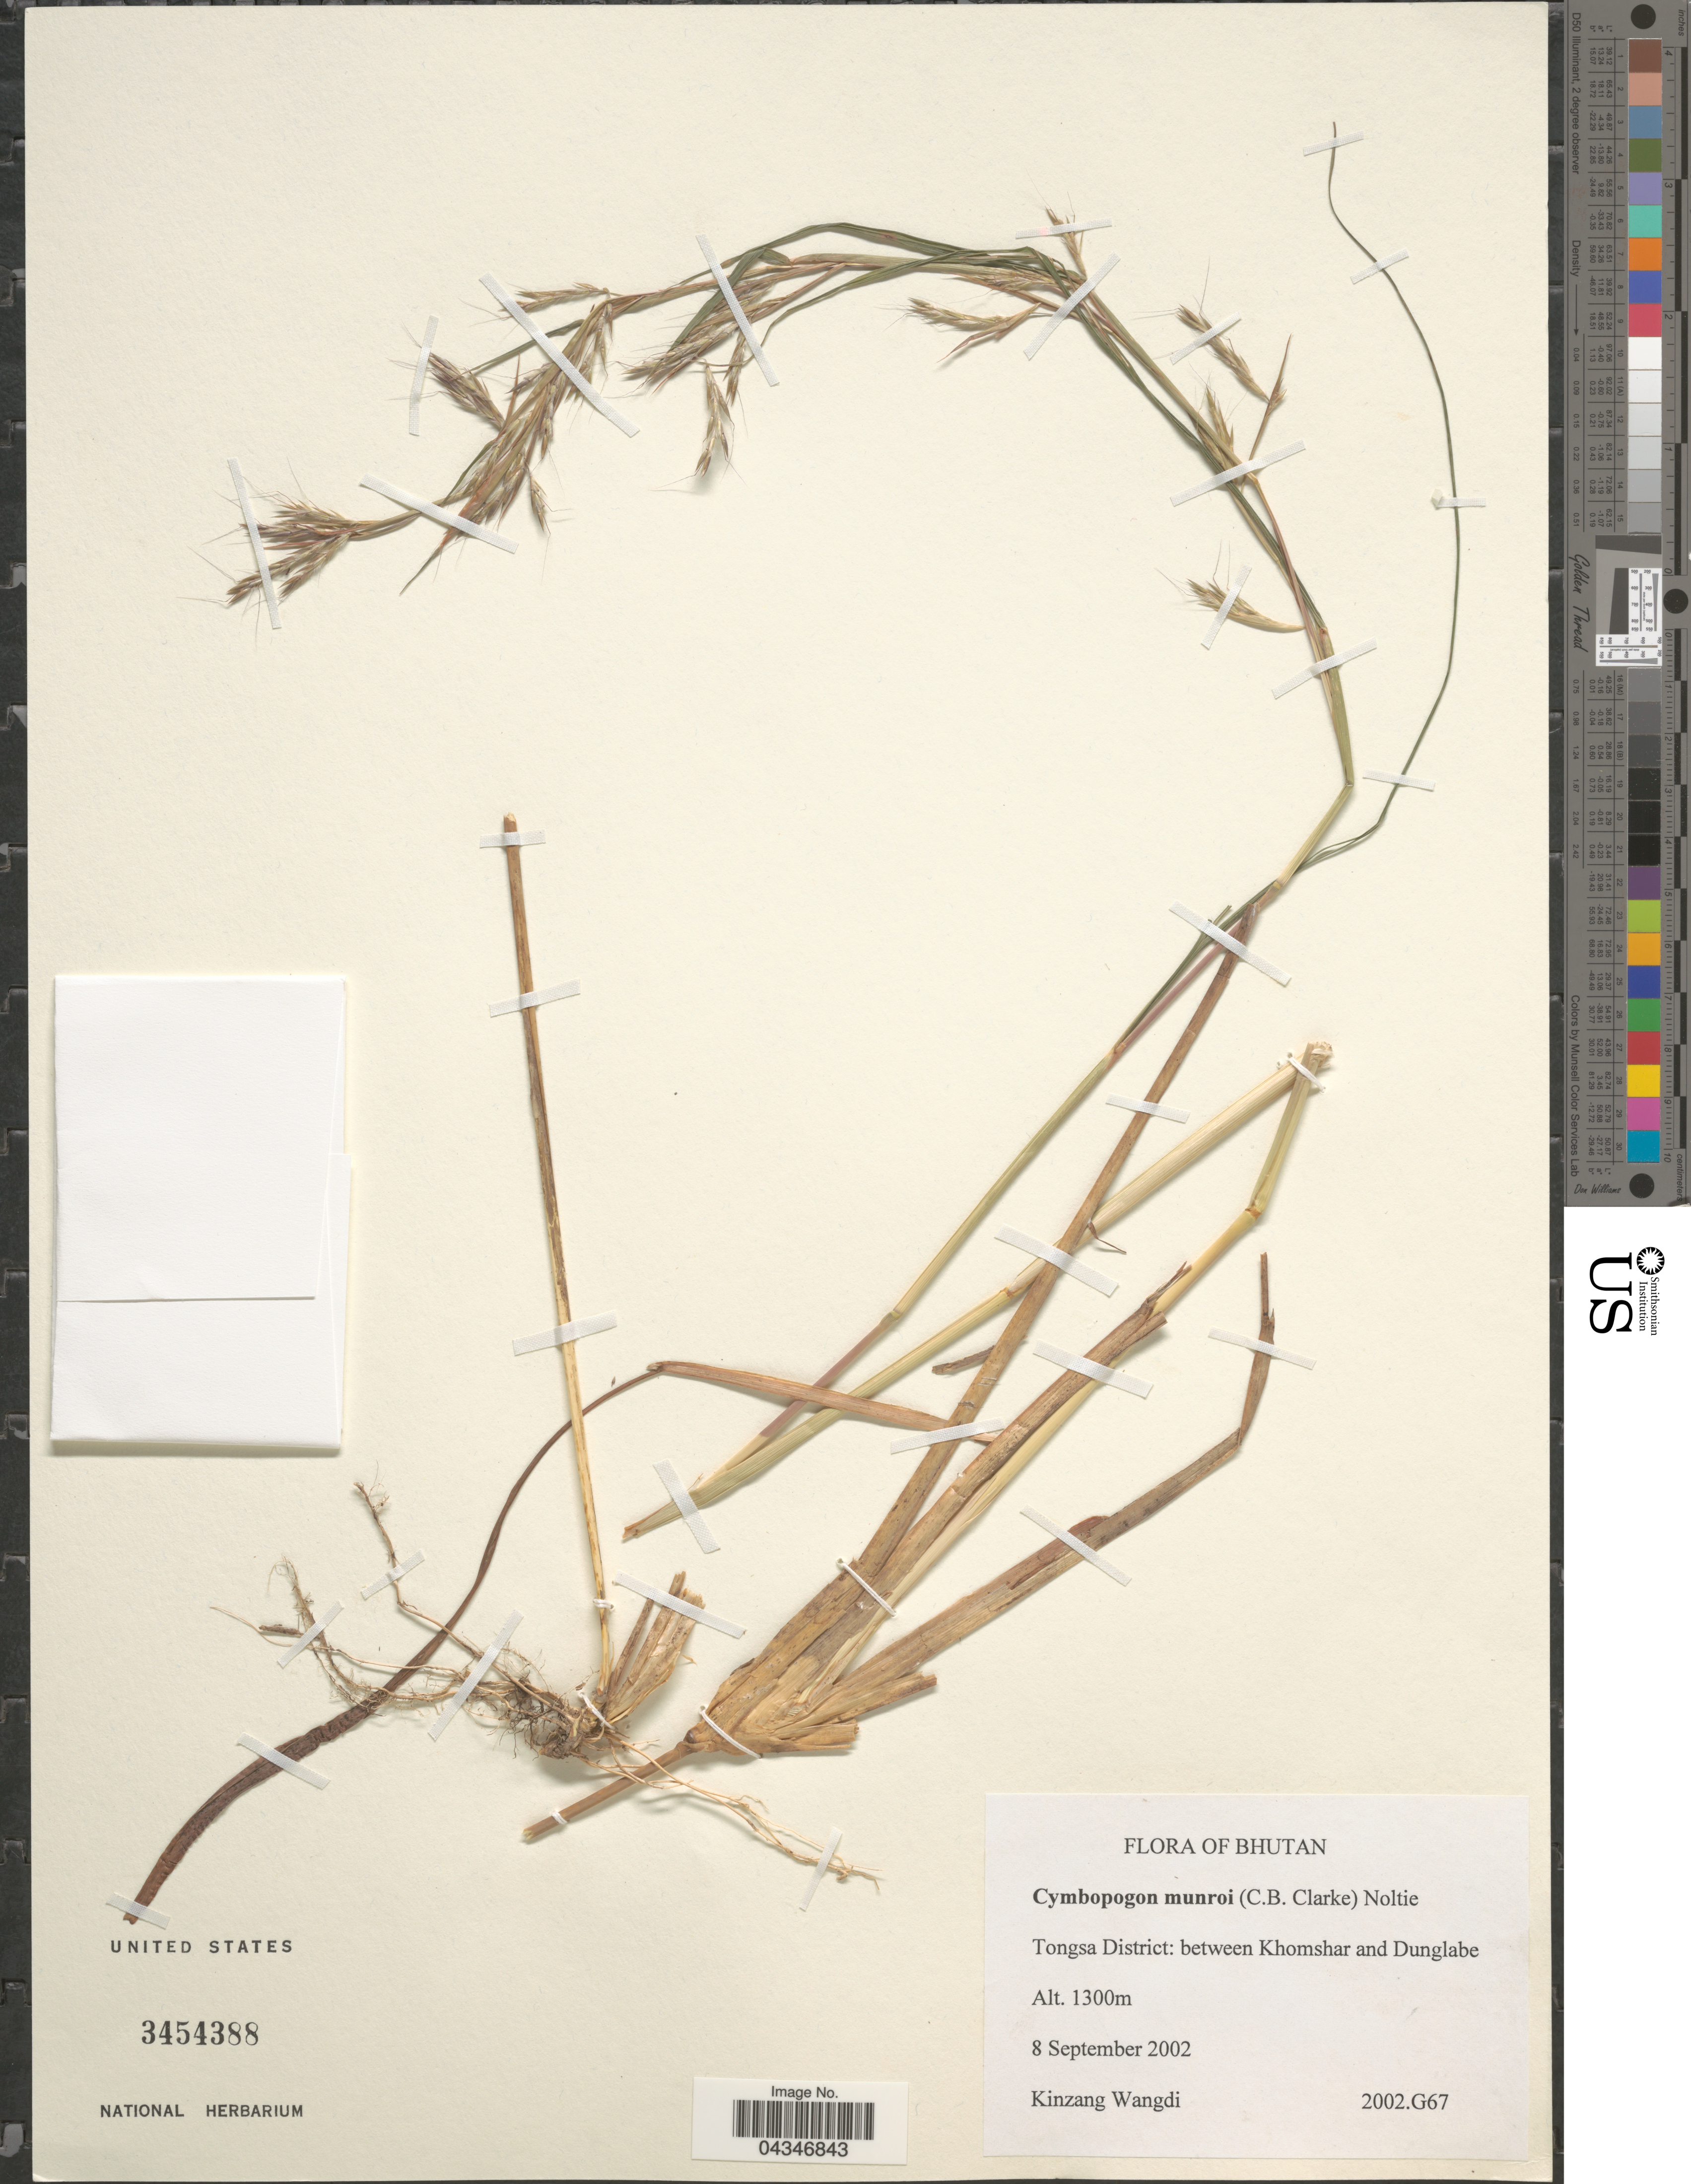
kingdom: Plantae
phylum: Tracheophyta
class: Liliopsida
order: Poales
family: Poaceae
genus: Andropogon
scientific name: Andropogon munroi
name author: C.B. Clarke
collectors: K. Wangdi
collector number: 2002.G67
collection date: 2002-09-08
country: Bhutan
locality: Tongsa District: between Khomshar and Dunglabe.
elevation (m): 1300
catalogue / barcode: US 3454388